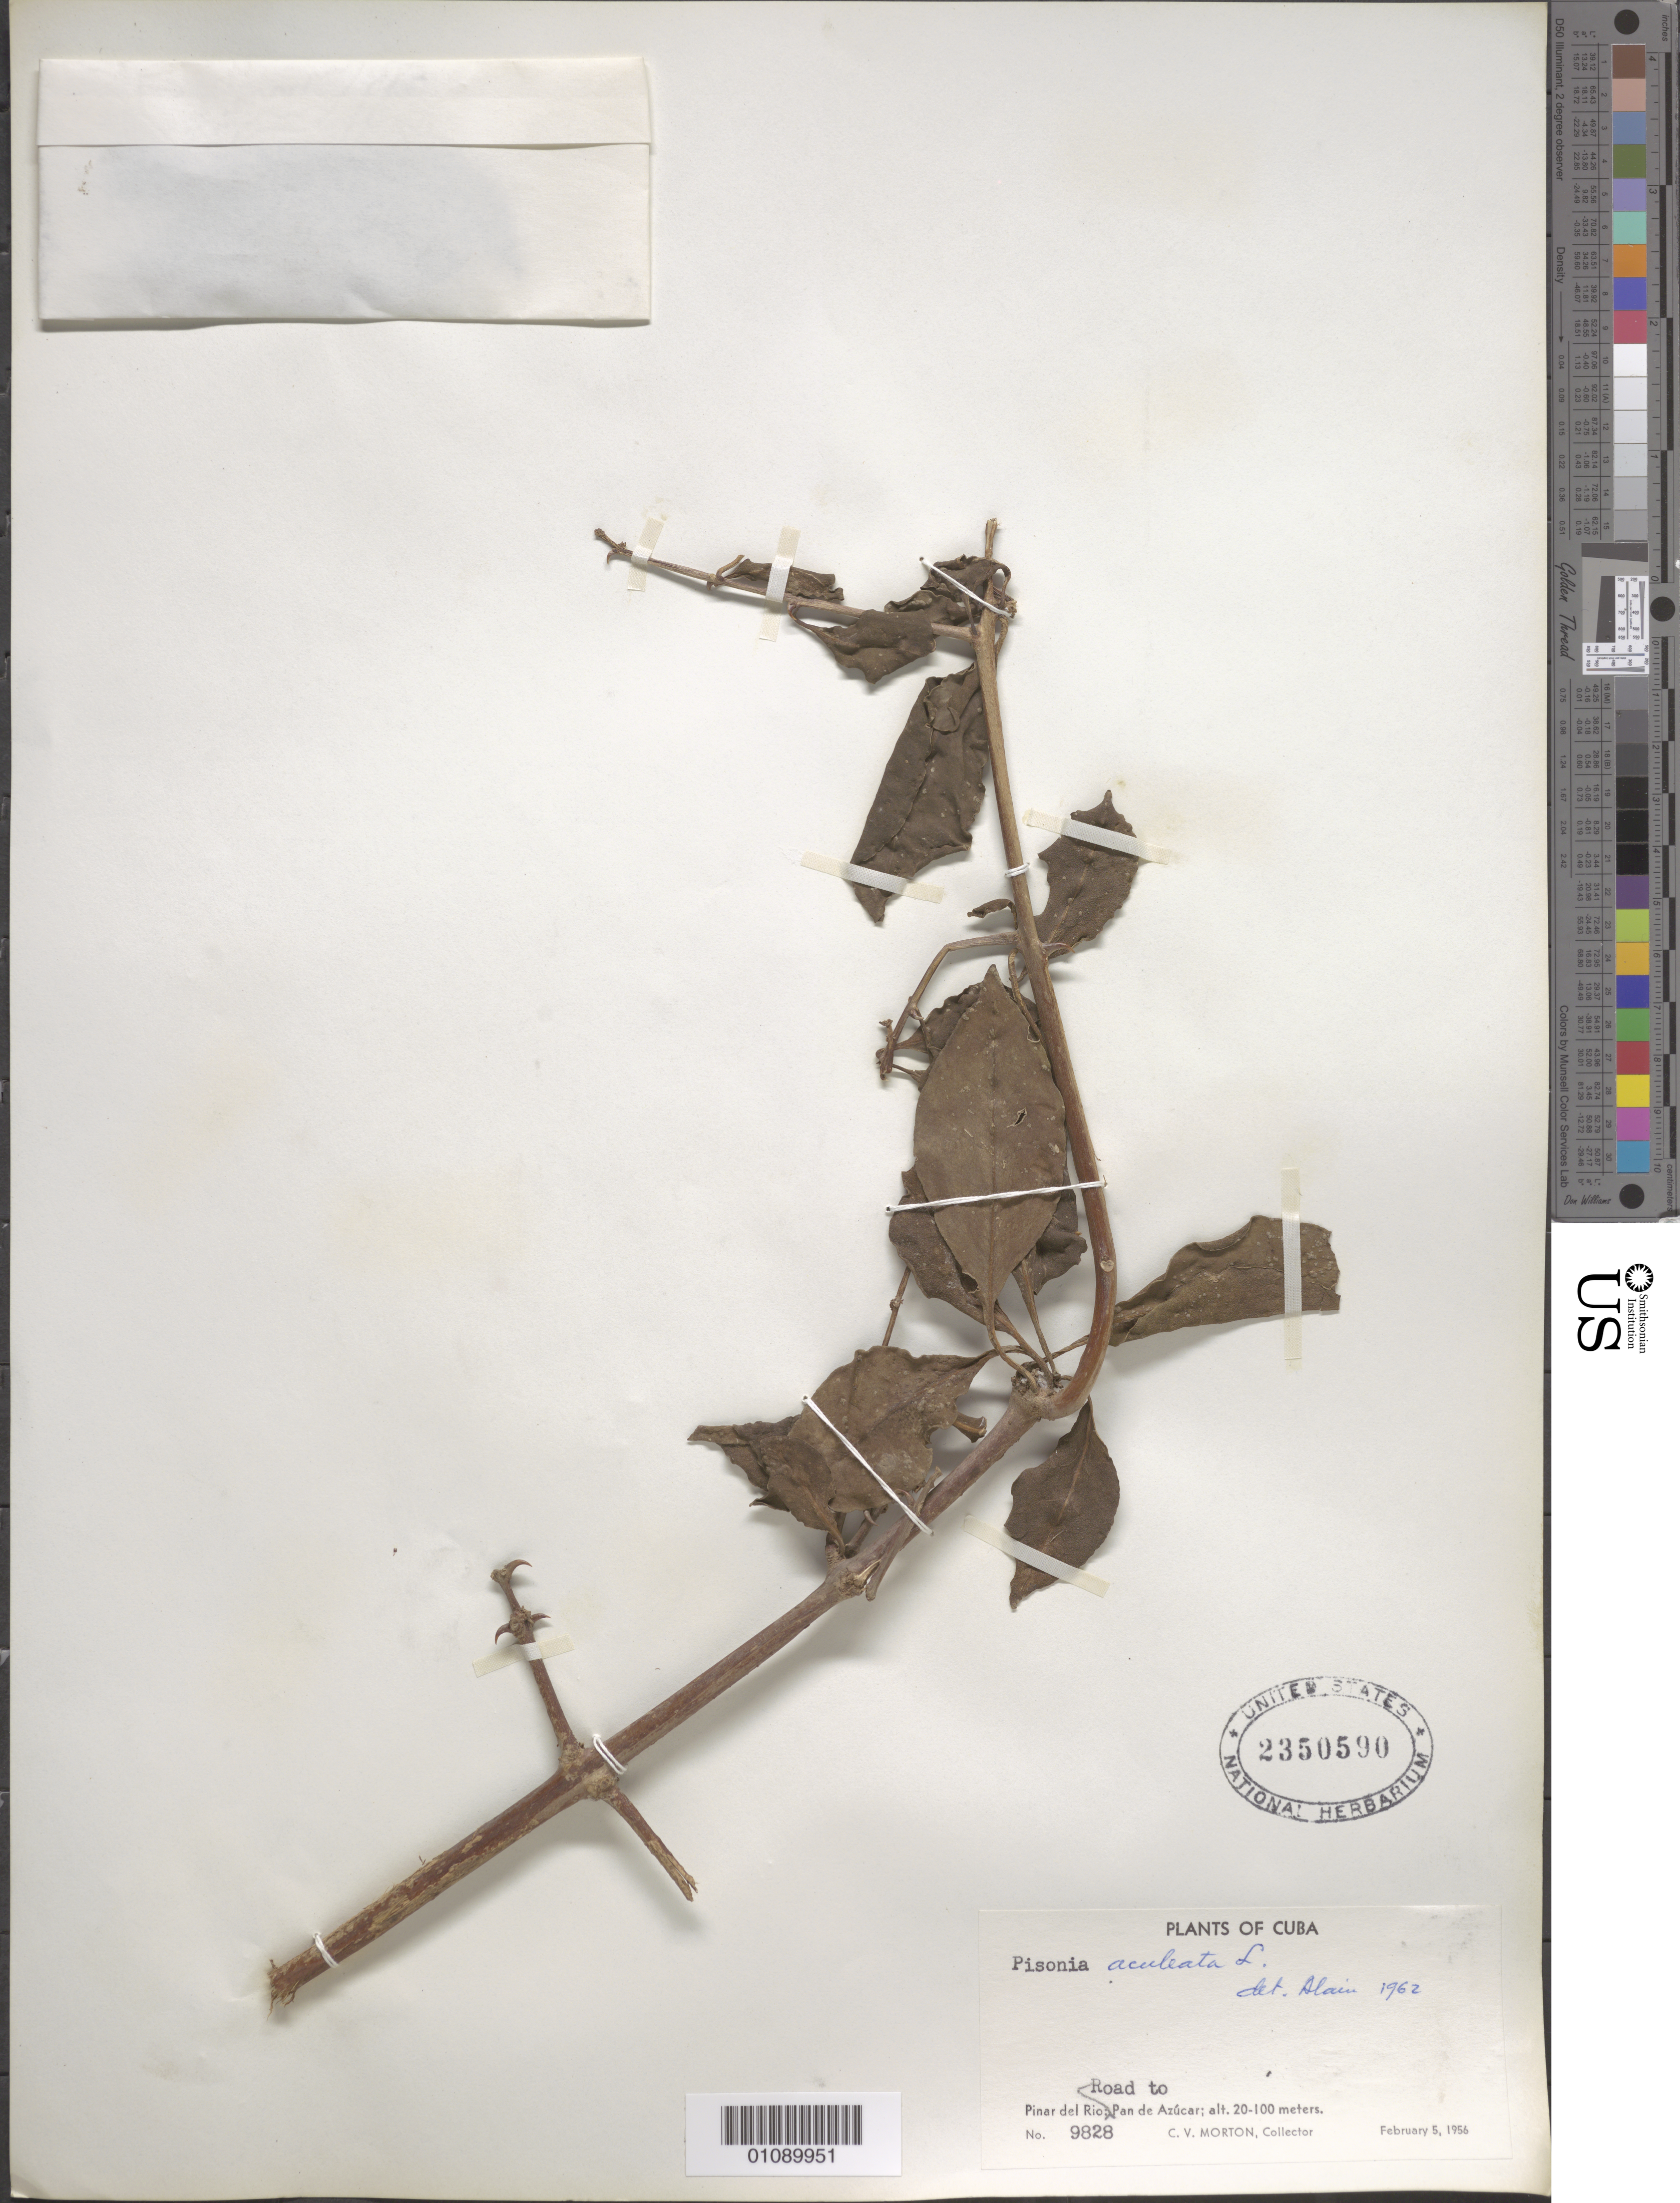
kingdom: Plantae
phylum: Tracheophyta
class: Magnoliopsida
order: Caryophyllales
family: Nyctaginaceae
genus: Pisonia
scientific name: Pisonia aculeata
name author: L.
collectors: C. V. Morton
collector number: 9828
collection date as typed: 05 Feb 1956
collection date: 1956-02-05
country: Cuba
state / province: Oriente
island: Cuba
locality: Road to Pan de Azucar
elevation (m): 20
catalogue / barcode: US 2350590